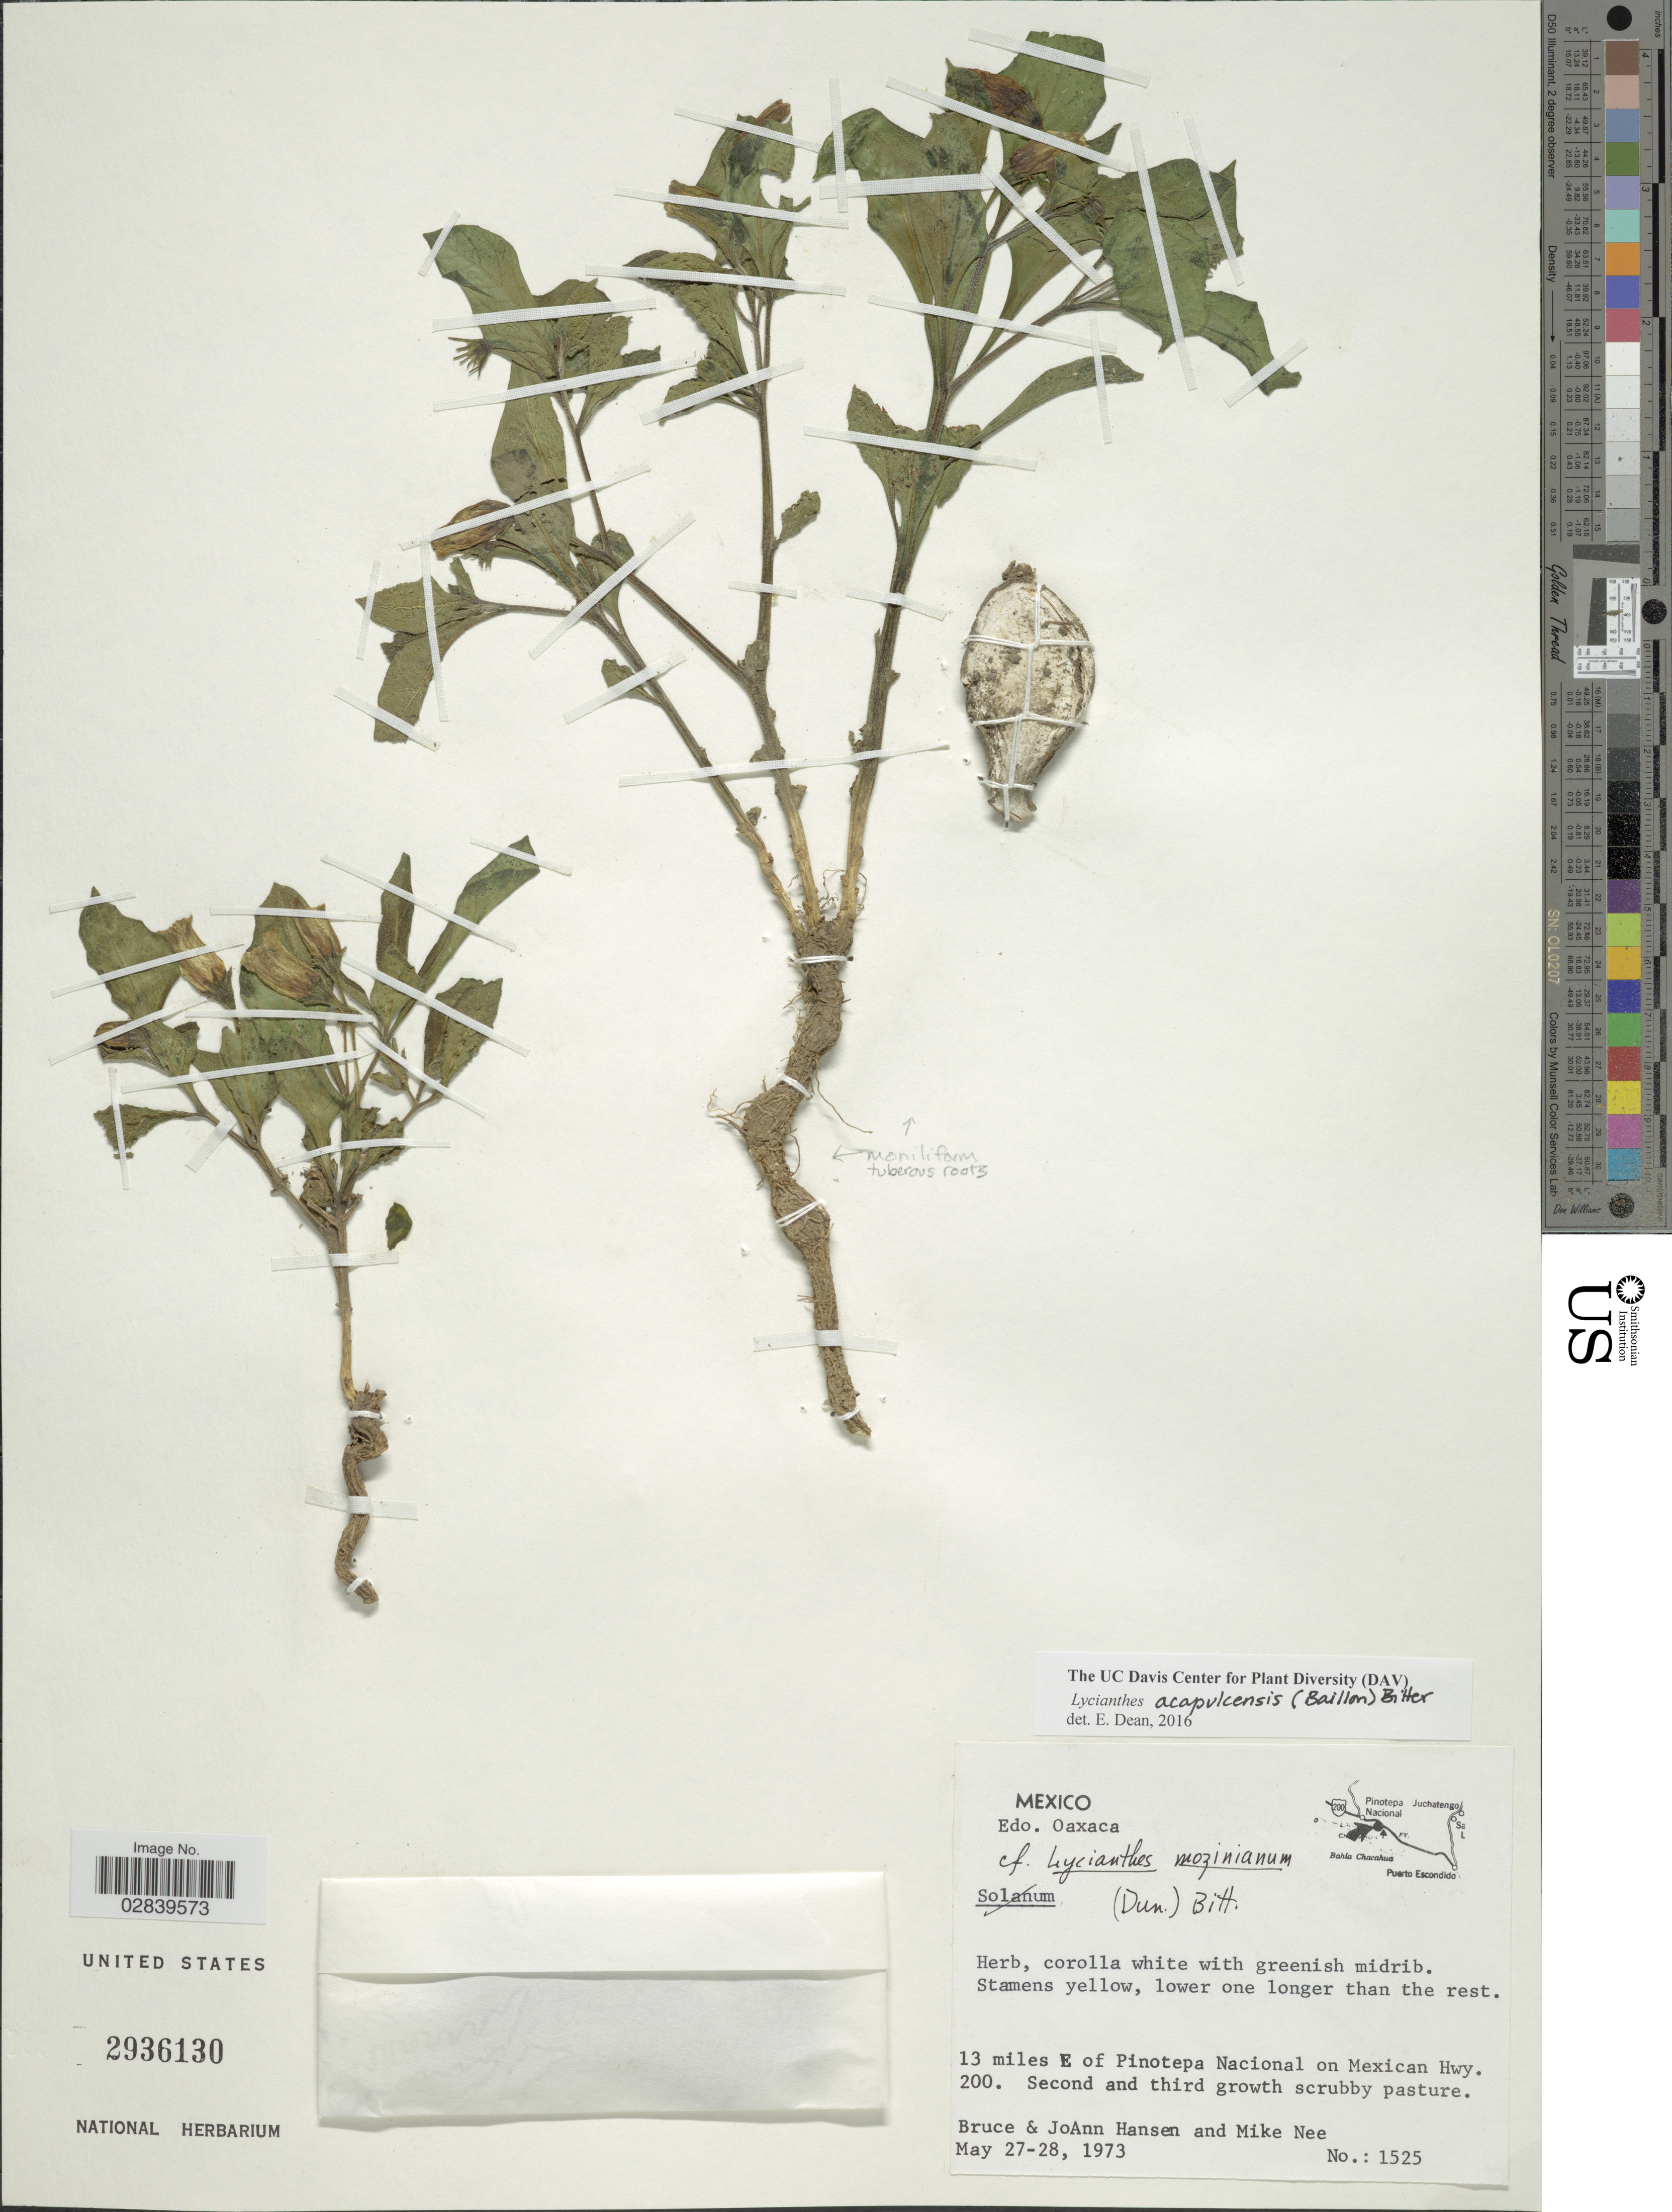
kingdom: Plantae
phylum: Tracheophyta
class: Magnoliopsida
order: Solanales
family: Solanaceae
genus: Lycianthes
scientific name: Lycianthes acapulcensis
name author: (Baill.) D'Arcy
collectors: B. Hansen, J. Hansen & M. Nee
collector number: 1525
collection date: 1973-05-27/1973-05-28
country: Mexico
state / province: Oaxaca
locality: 13 miles E of Pinotepa Nacional on Mexican Hwy. 200.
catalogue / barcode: US 2936130